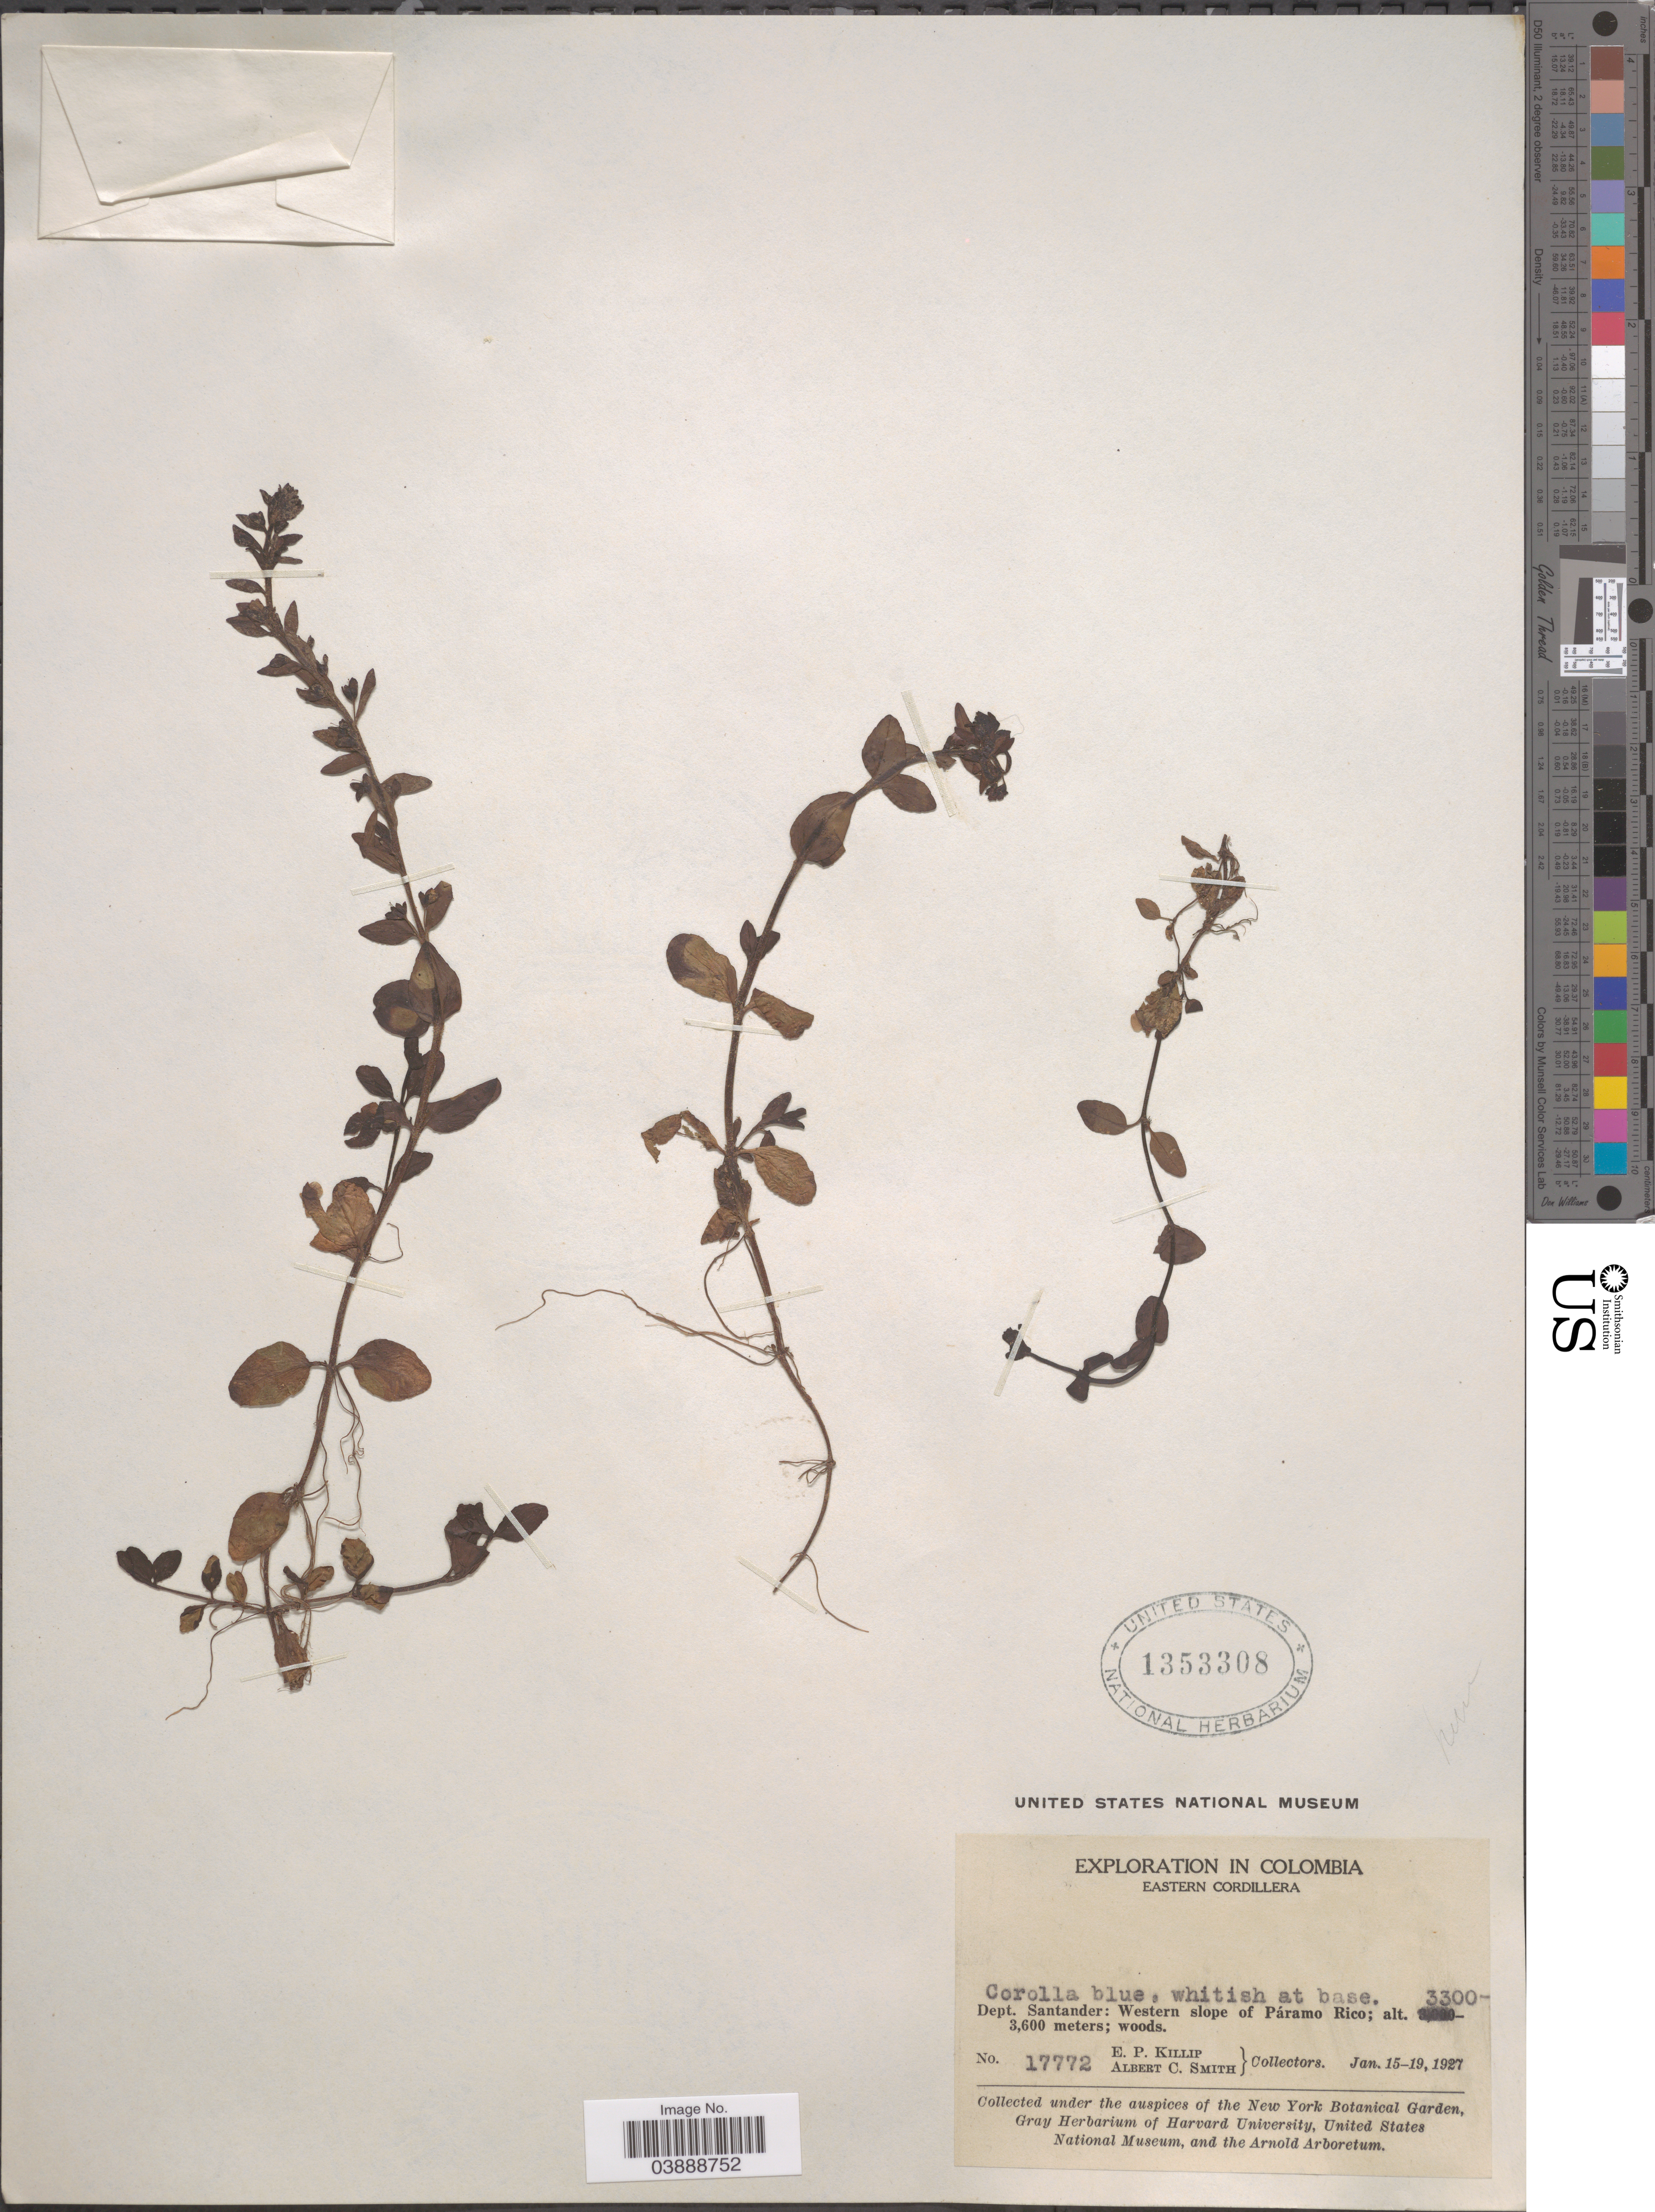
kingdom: Plantae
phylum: Tracheophyta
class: Magnoliopsida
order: Lamiales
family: Plantaginaceae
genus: Veronica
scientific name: Veronica serpyllifolia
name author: L.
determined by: Albach, Dirk C.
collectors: E. P. Killip & A. C. Smith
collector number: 17772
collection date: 1927-01-15/1927-01-19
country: Colombia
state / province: Santander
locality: Eastern Cordillera. Dept. Santander: Western slope of Páramo Rico.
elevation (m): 3300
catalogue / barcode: US 1353308